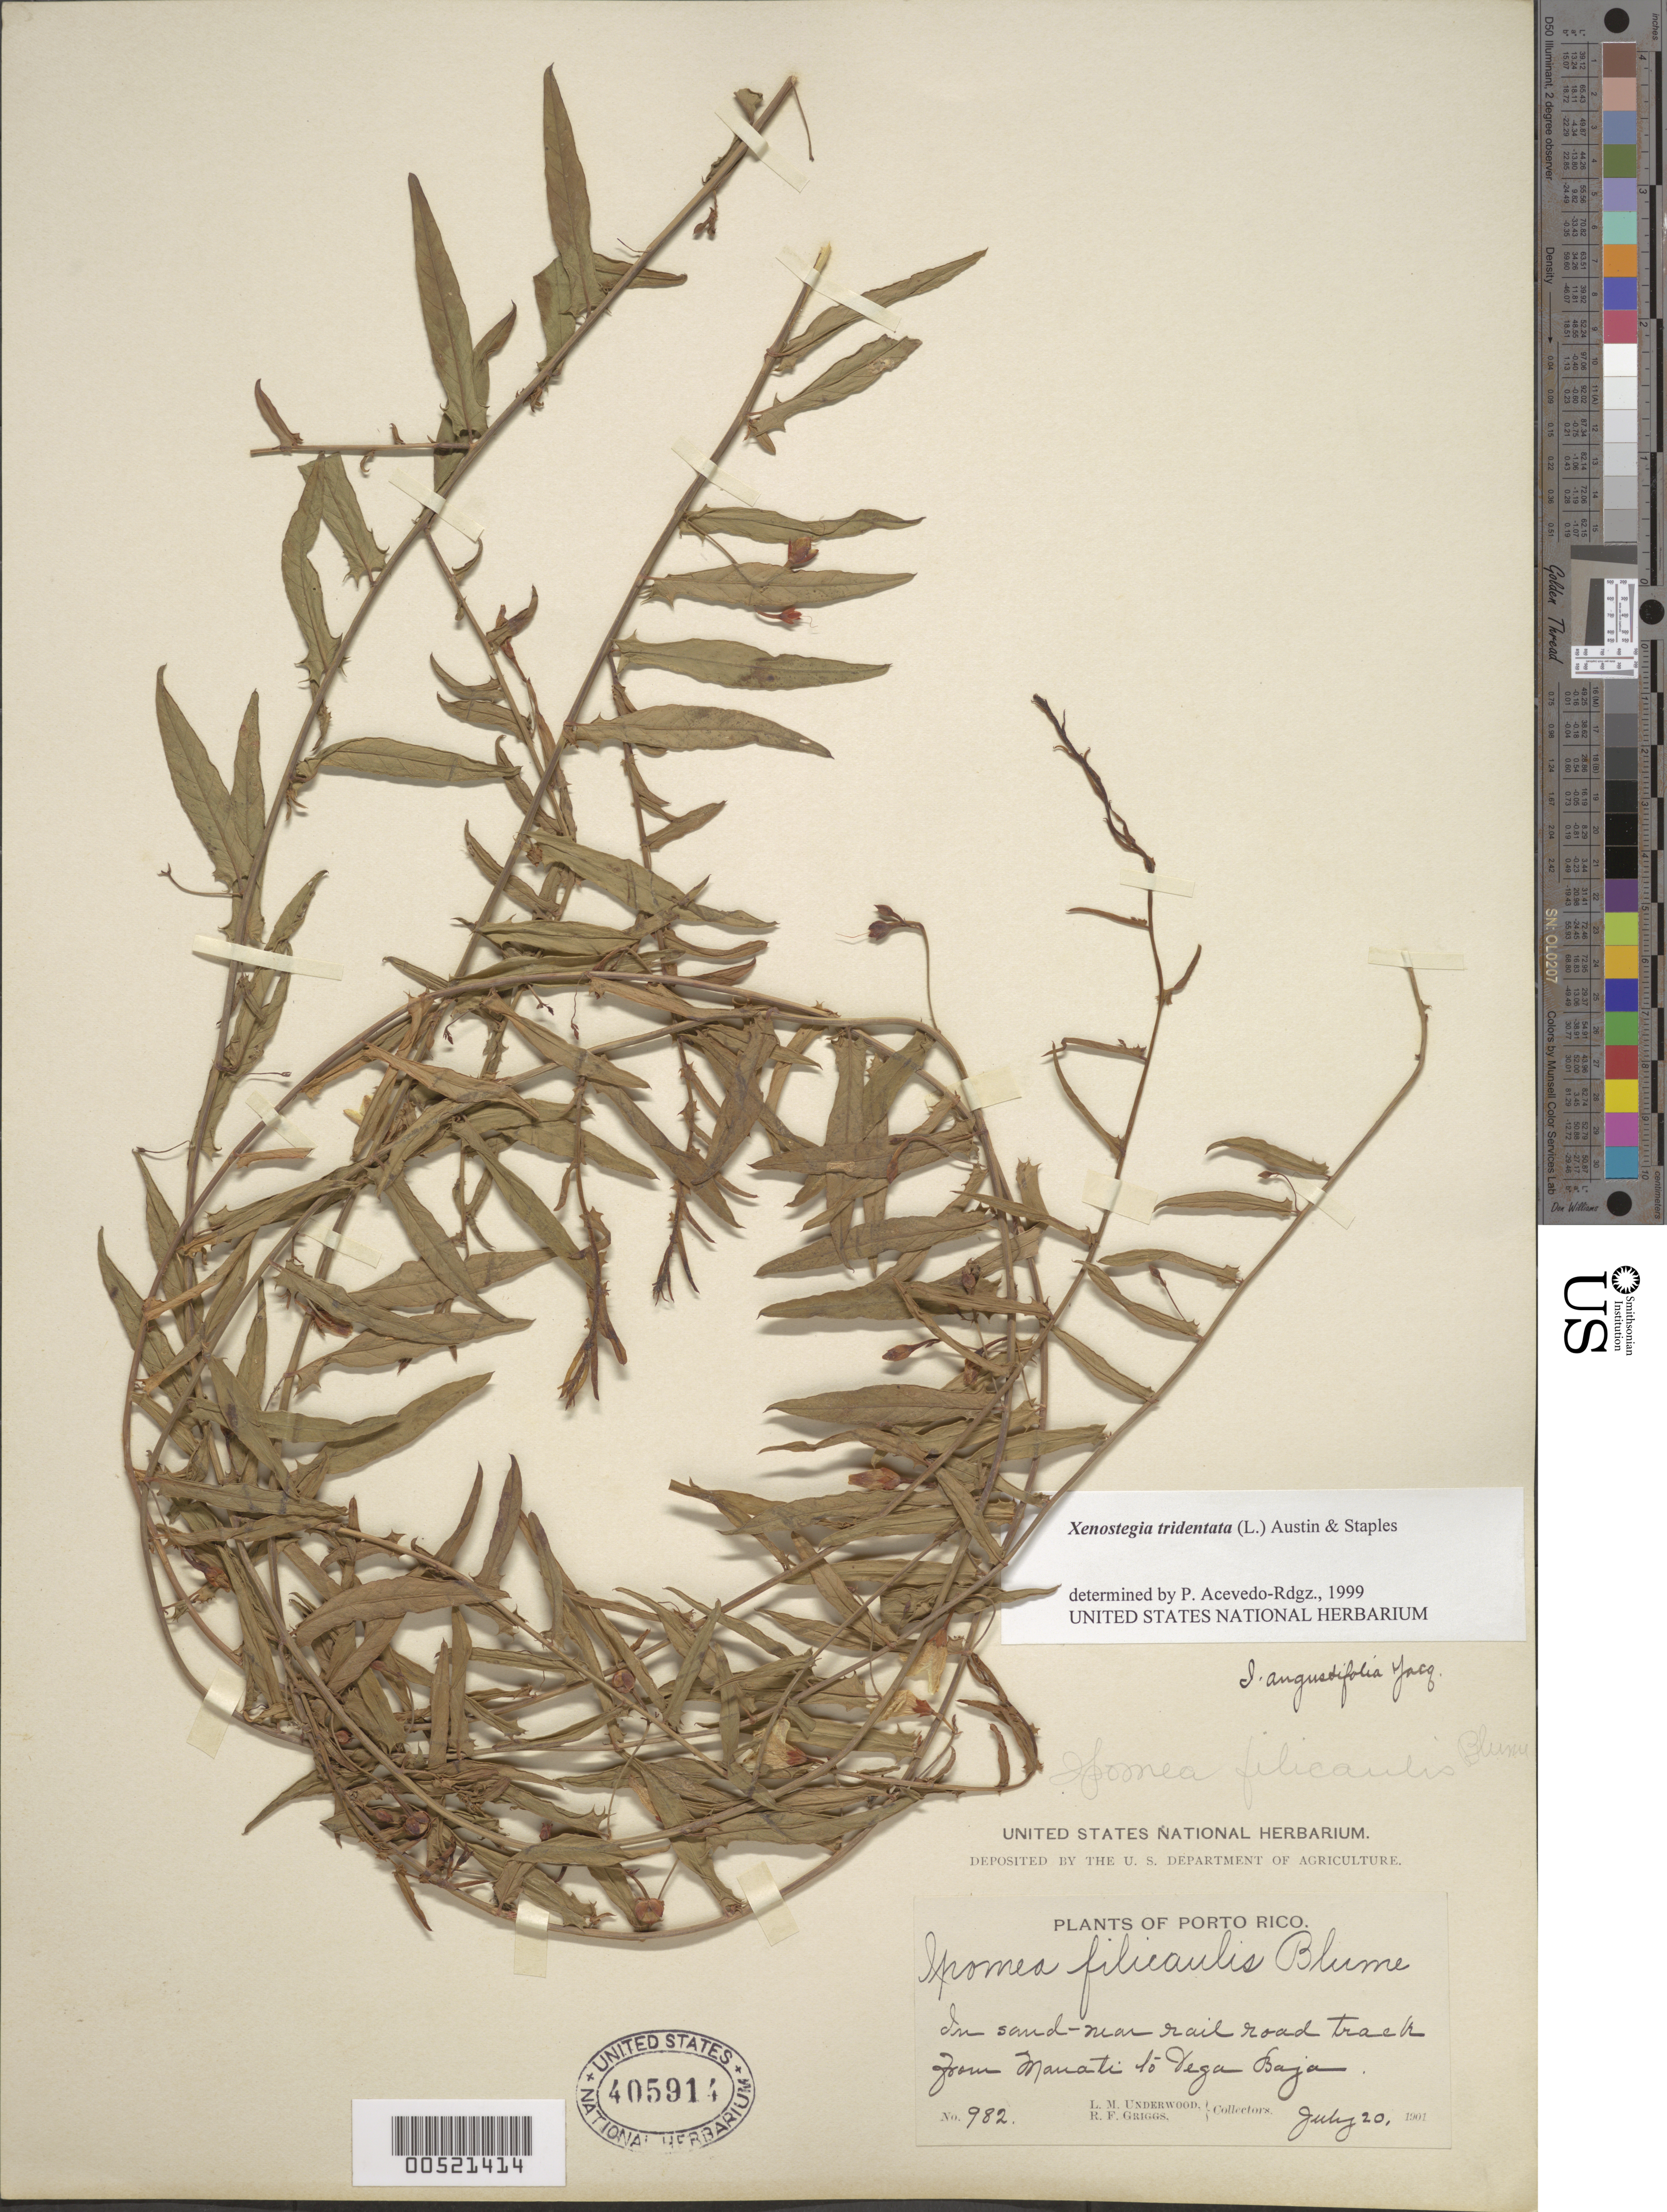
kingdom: Plantae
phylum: Tracheophyta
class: Magnoliopsida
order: Solanales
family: Convolvulaceae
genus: Xenostegia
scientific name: Xenostegia tridentata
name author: (L.) D.F. Austin & Staples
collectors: L. M. Underwood & R. F. Griggs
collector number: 982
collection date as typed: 20 Jul 1901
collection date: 1901-07-20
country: Puerto Rico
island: Greater Antilles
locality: Near railroad track from Manati to Vega Baja.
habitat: In sand.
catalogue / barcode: US 405914